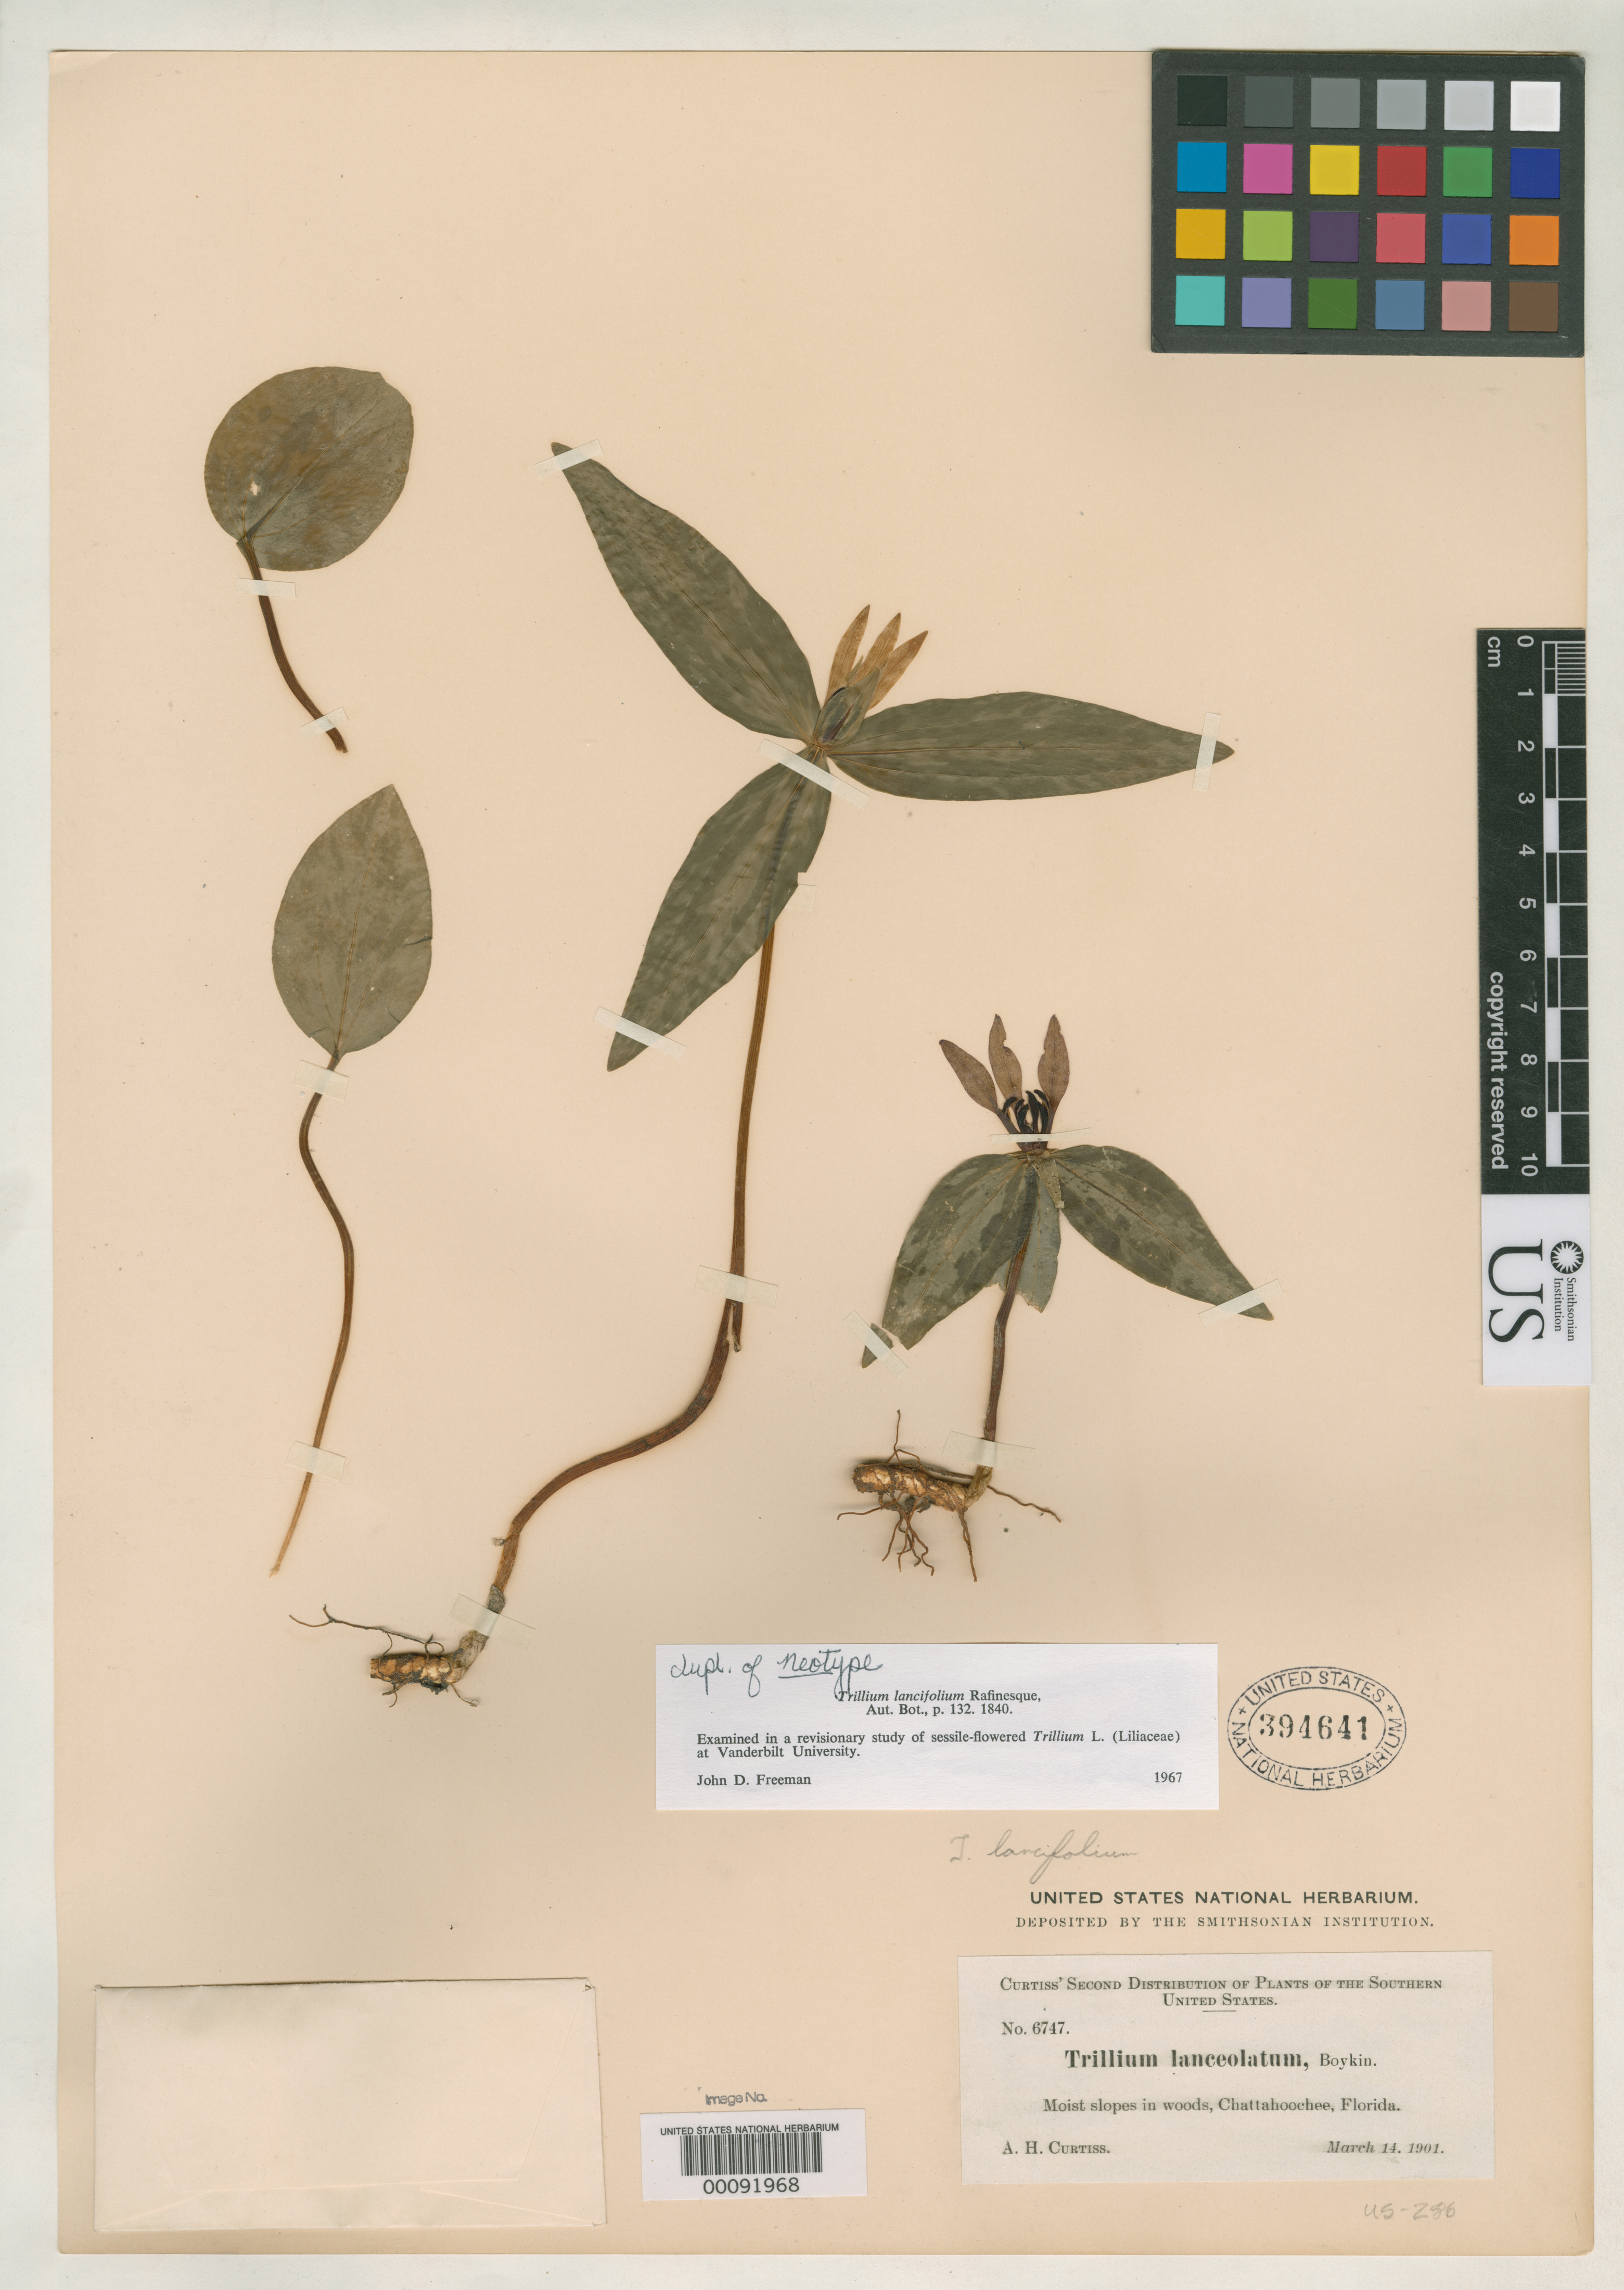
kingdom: Plantae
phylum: Tracheophyta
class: Liliopsida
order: Liliales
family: Melanthiaceae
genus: Trillium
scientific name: Trillium lancifolium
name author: Raf.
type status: Isoneotype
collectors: A. H. Curtiss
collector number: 6747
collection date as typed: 14 Mar 1901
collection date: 1901-03-14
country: United States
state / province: Florida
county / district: Gadsden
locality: Chattahoochee.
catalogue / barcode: US 394641